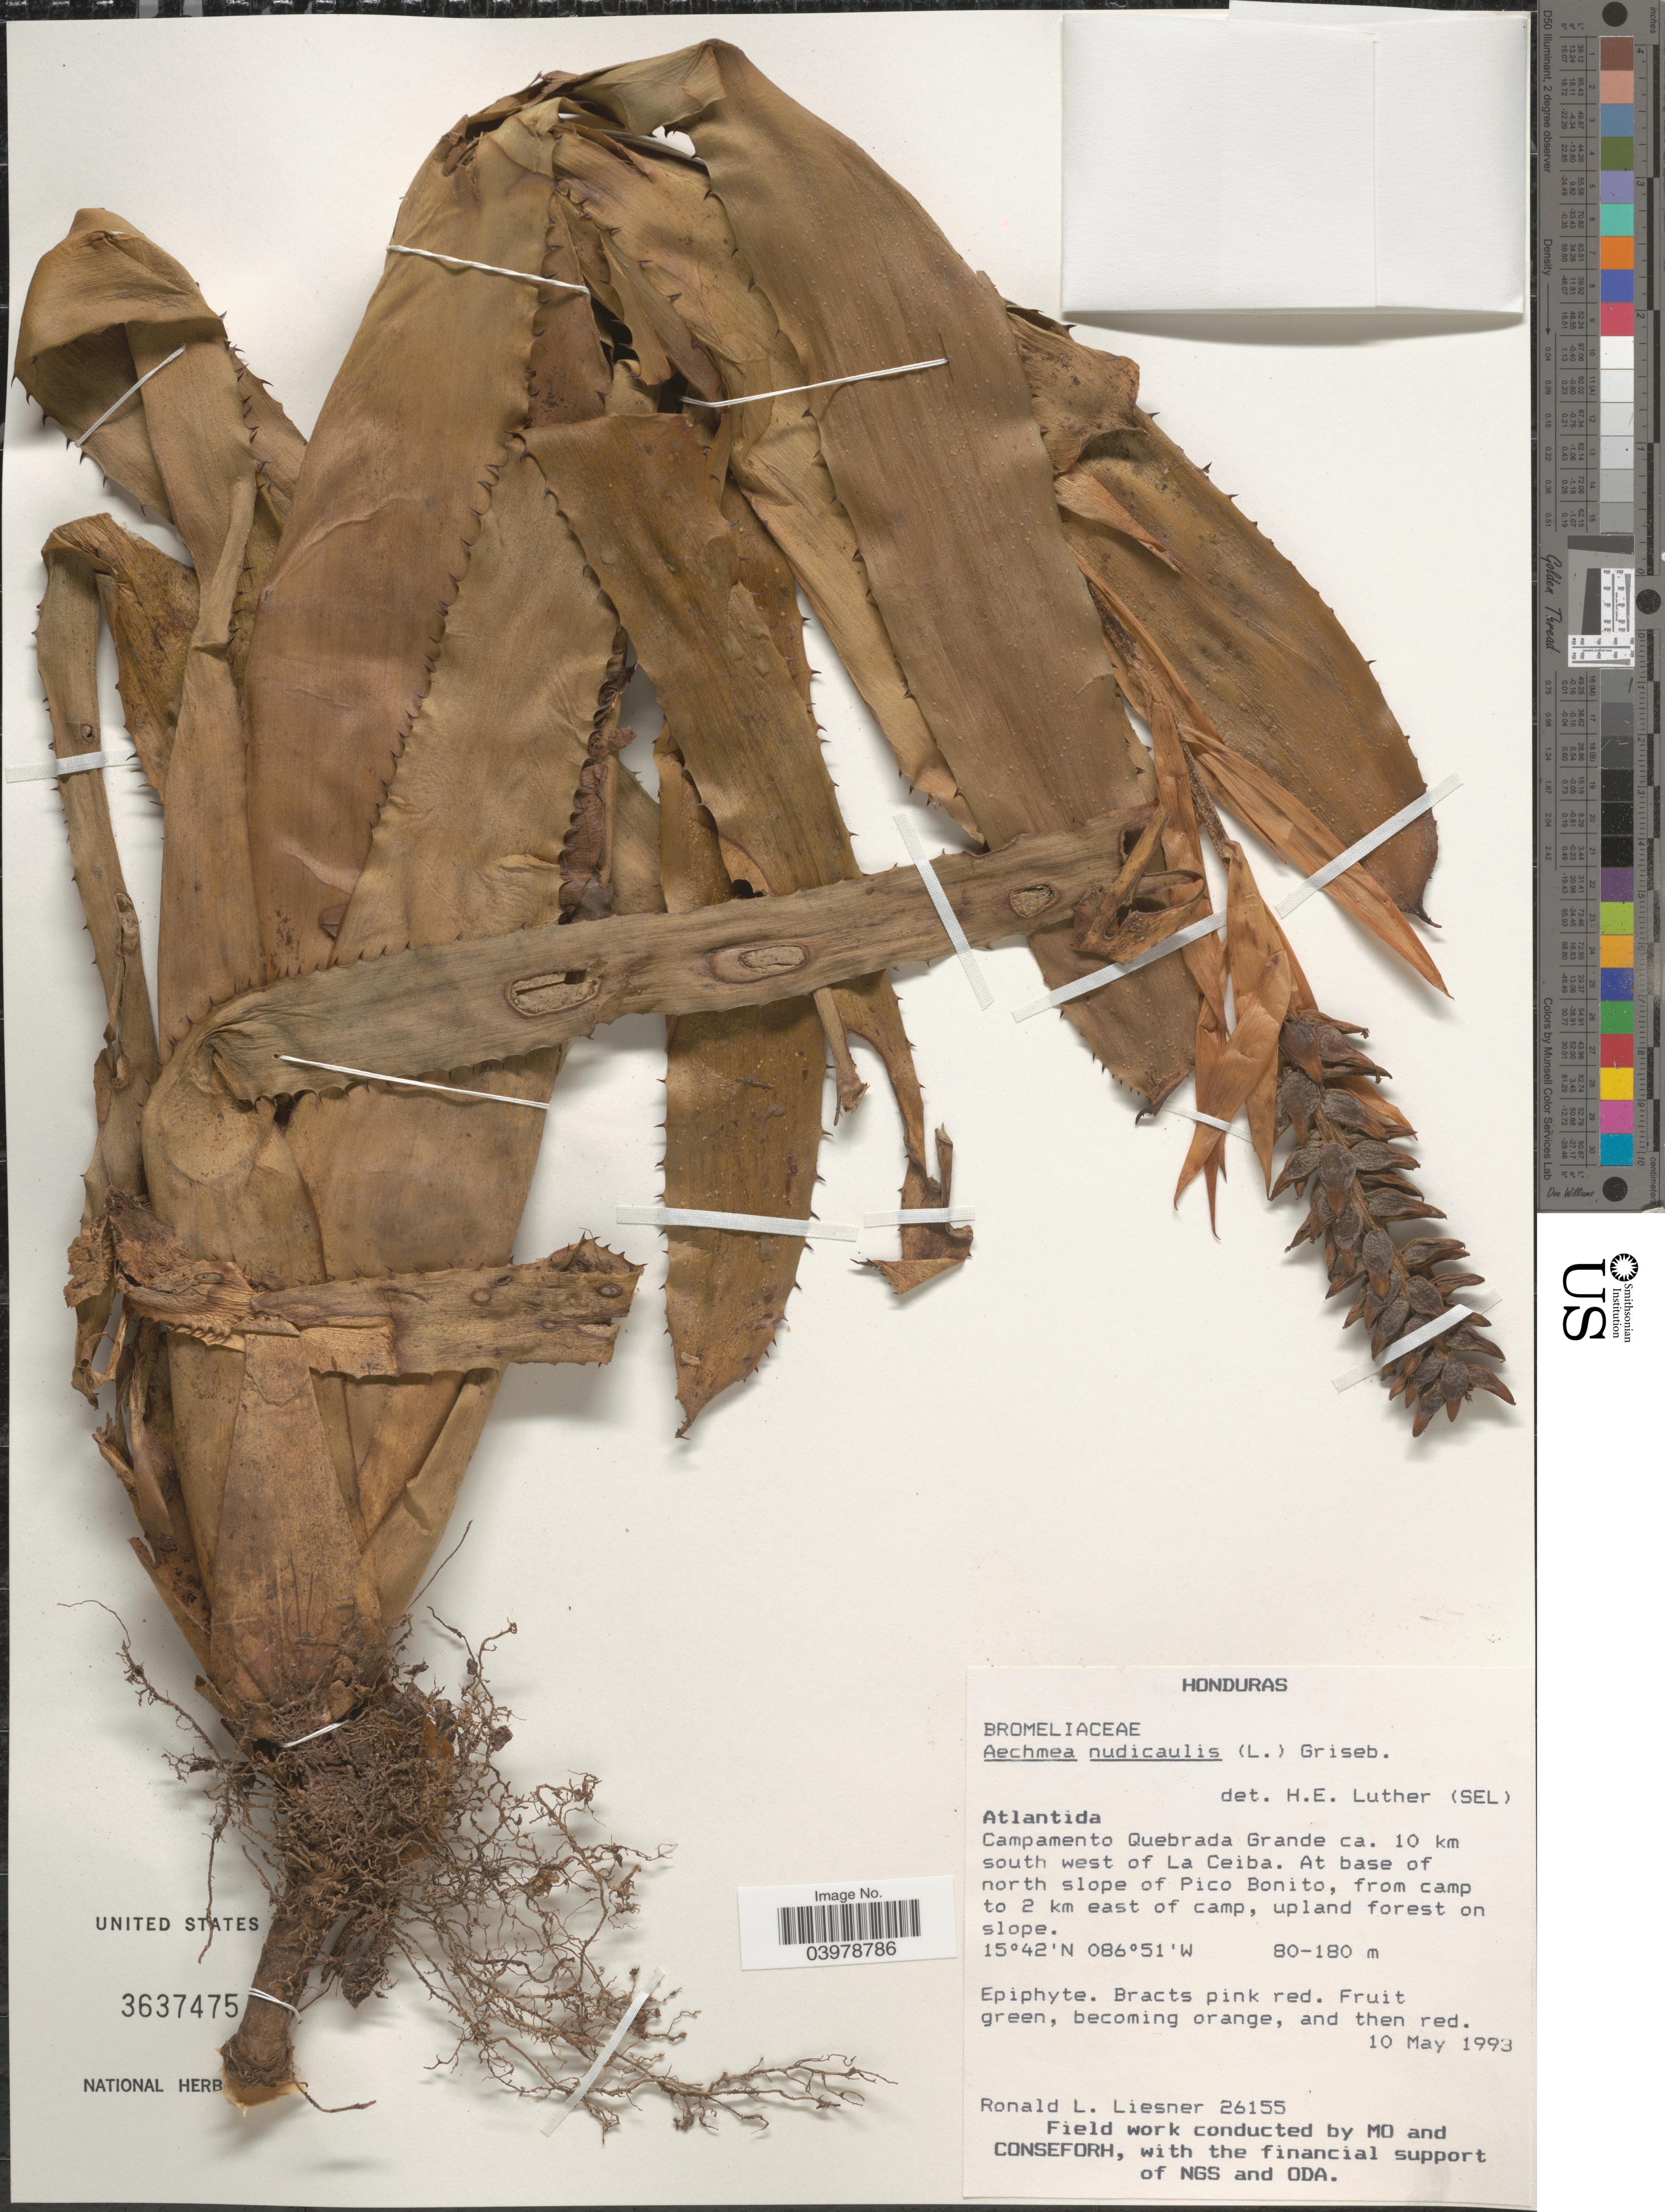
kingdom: Plantae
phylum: Tracheophyta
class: Liliopsida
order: Poales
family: Bromeliaceae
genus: Aechmea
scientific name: Aechmea nudicaulis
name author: (L.) Griseb.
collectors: R. L. Liesner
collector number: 26155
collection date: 1993-05-10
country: Honduras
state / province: Atlantida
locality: Campamento Quebrada Grande ca. 10 km south west of La Ceiba. At base of north slope of Pico Bonito, from camp to 2 km east of camp.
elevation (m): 80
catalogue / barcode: US 3637475